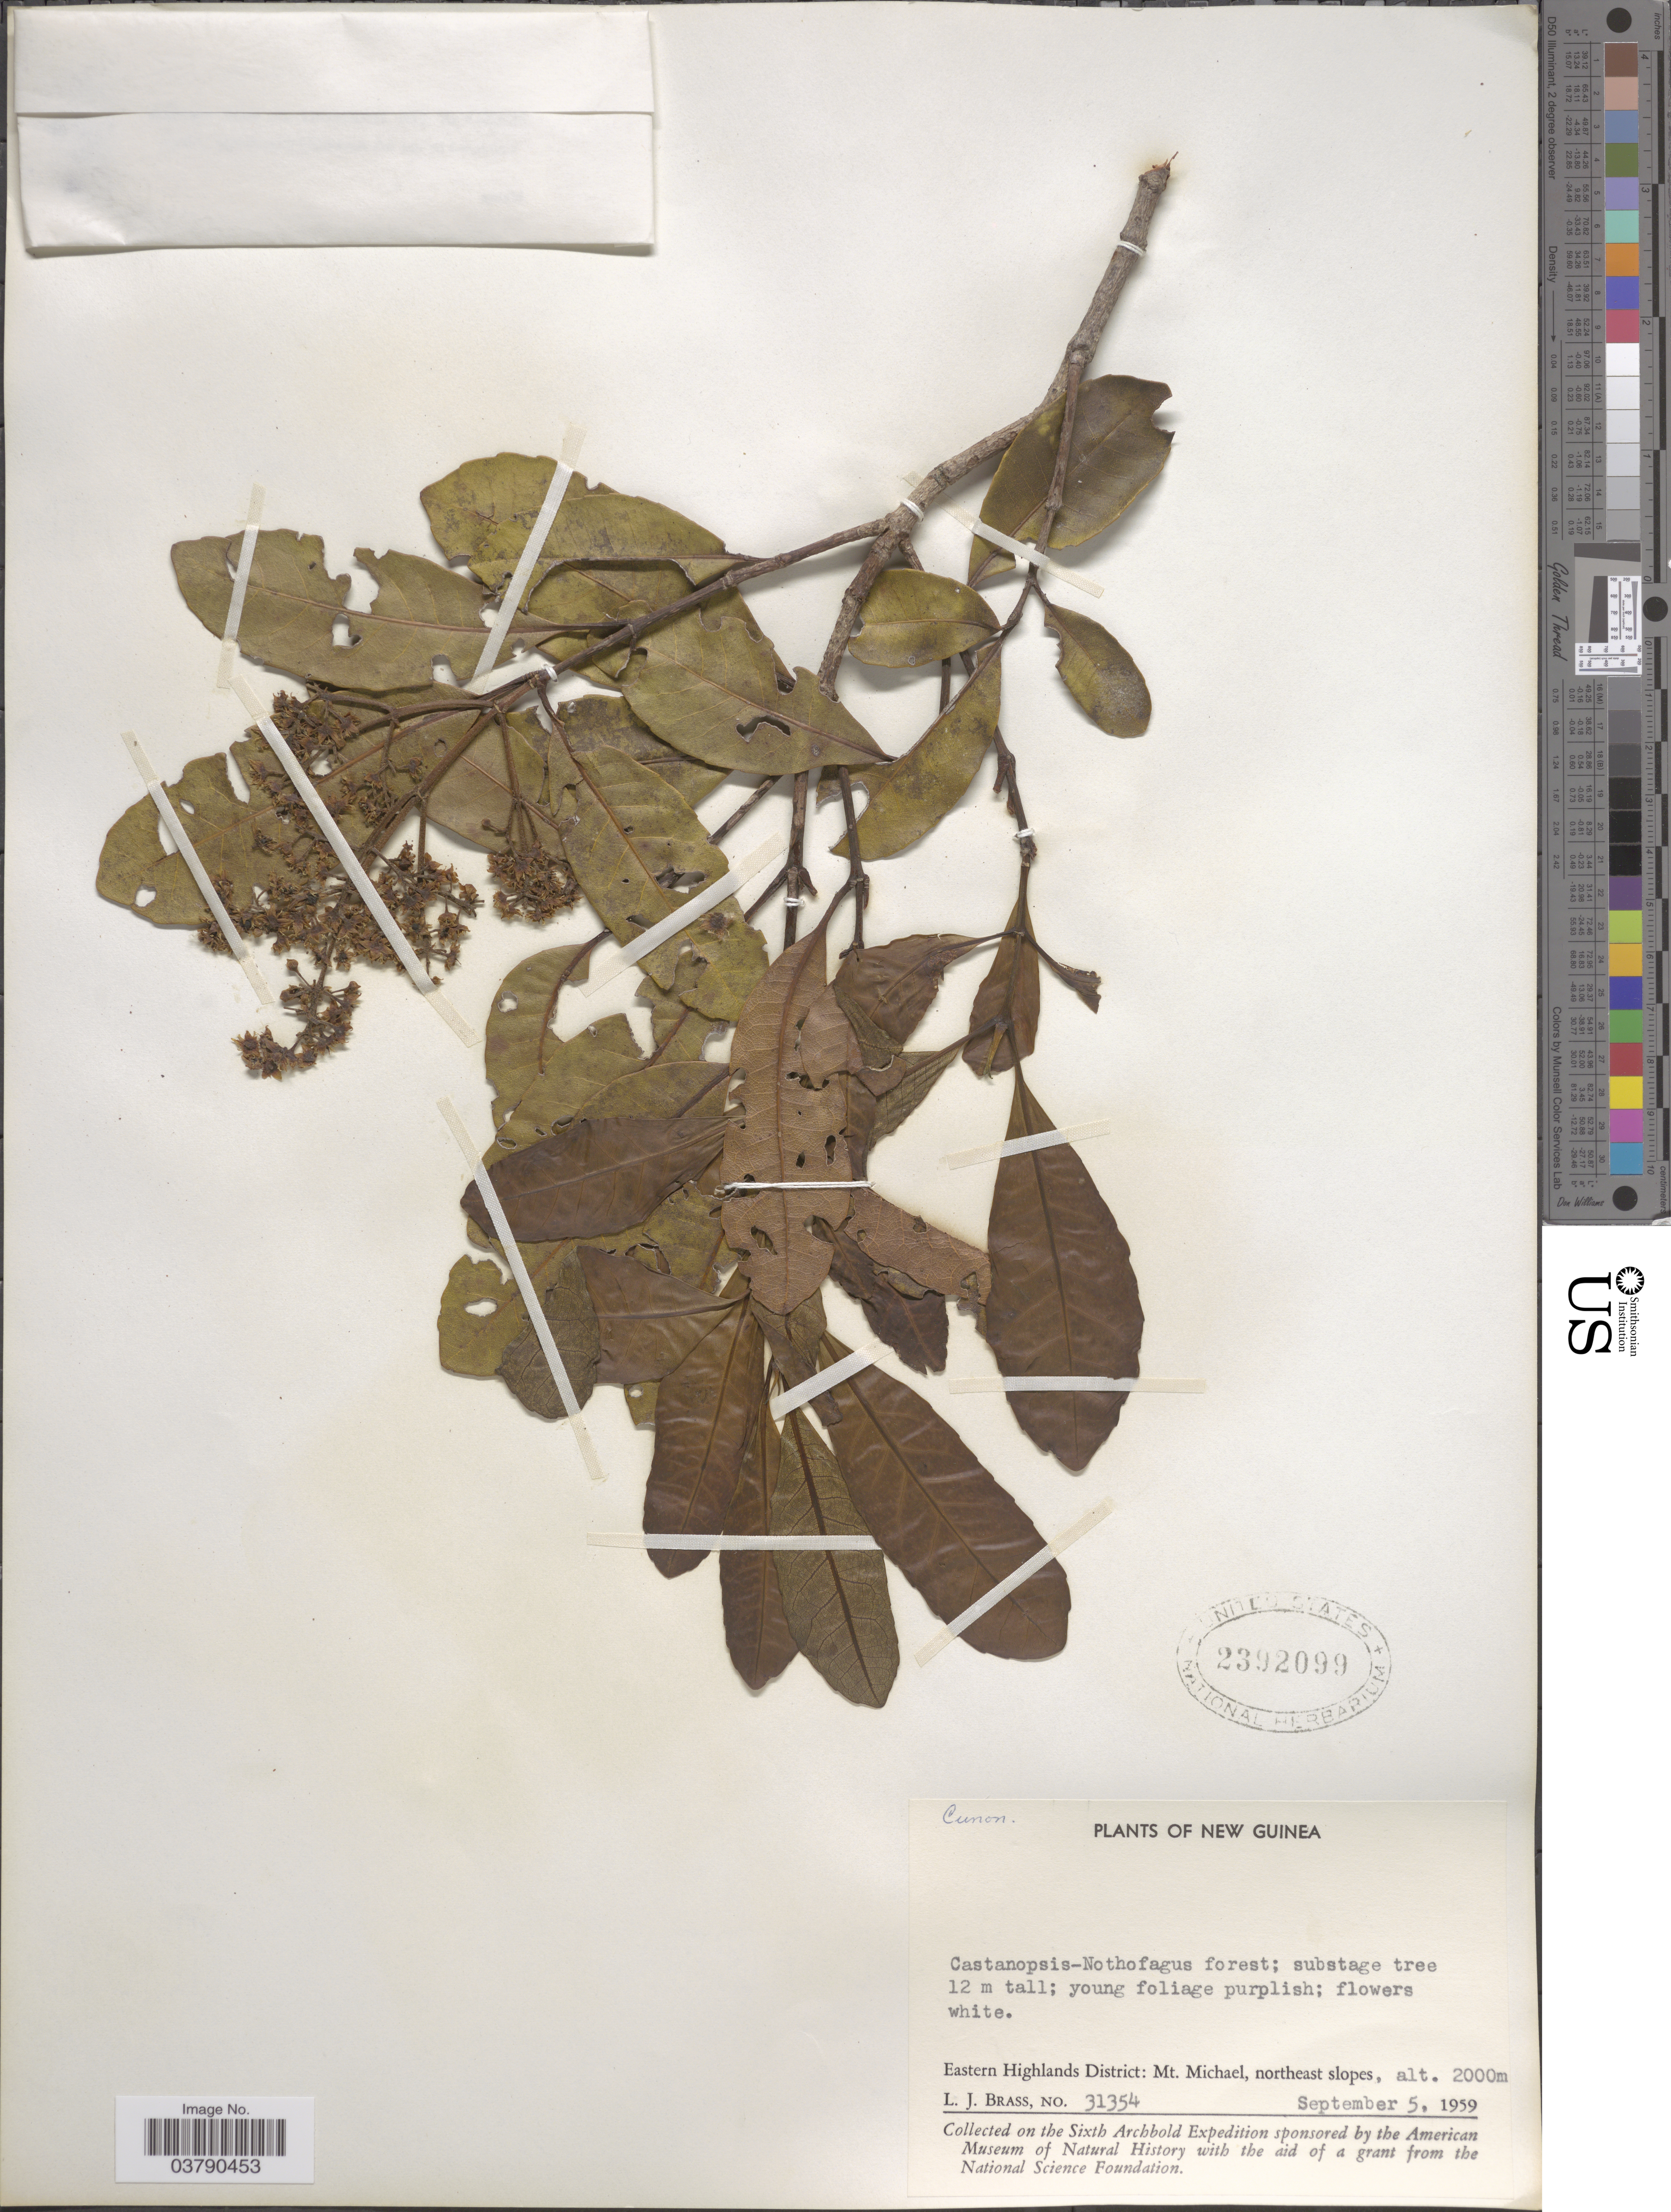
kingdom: Plantae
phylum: Tracheophyta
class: Magnoliopsida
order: Oxalidales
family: Cunoniaceae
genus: Schizomeria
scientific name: Schizomeria iliciana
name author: (Ridl.) Schltr.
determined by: Hopkins, H. C. F.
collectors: L. J. Brass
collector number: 31354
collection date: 1959-09-05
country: Papua New Guinea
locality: Eastern Highlands District: Mt. Michael, northeast slopes.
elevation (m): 2000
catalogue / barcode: US 2392099